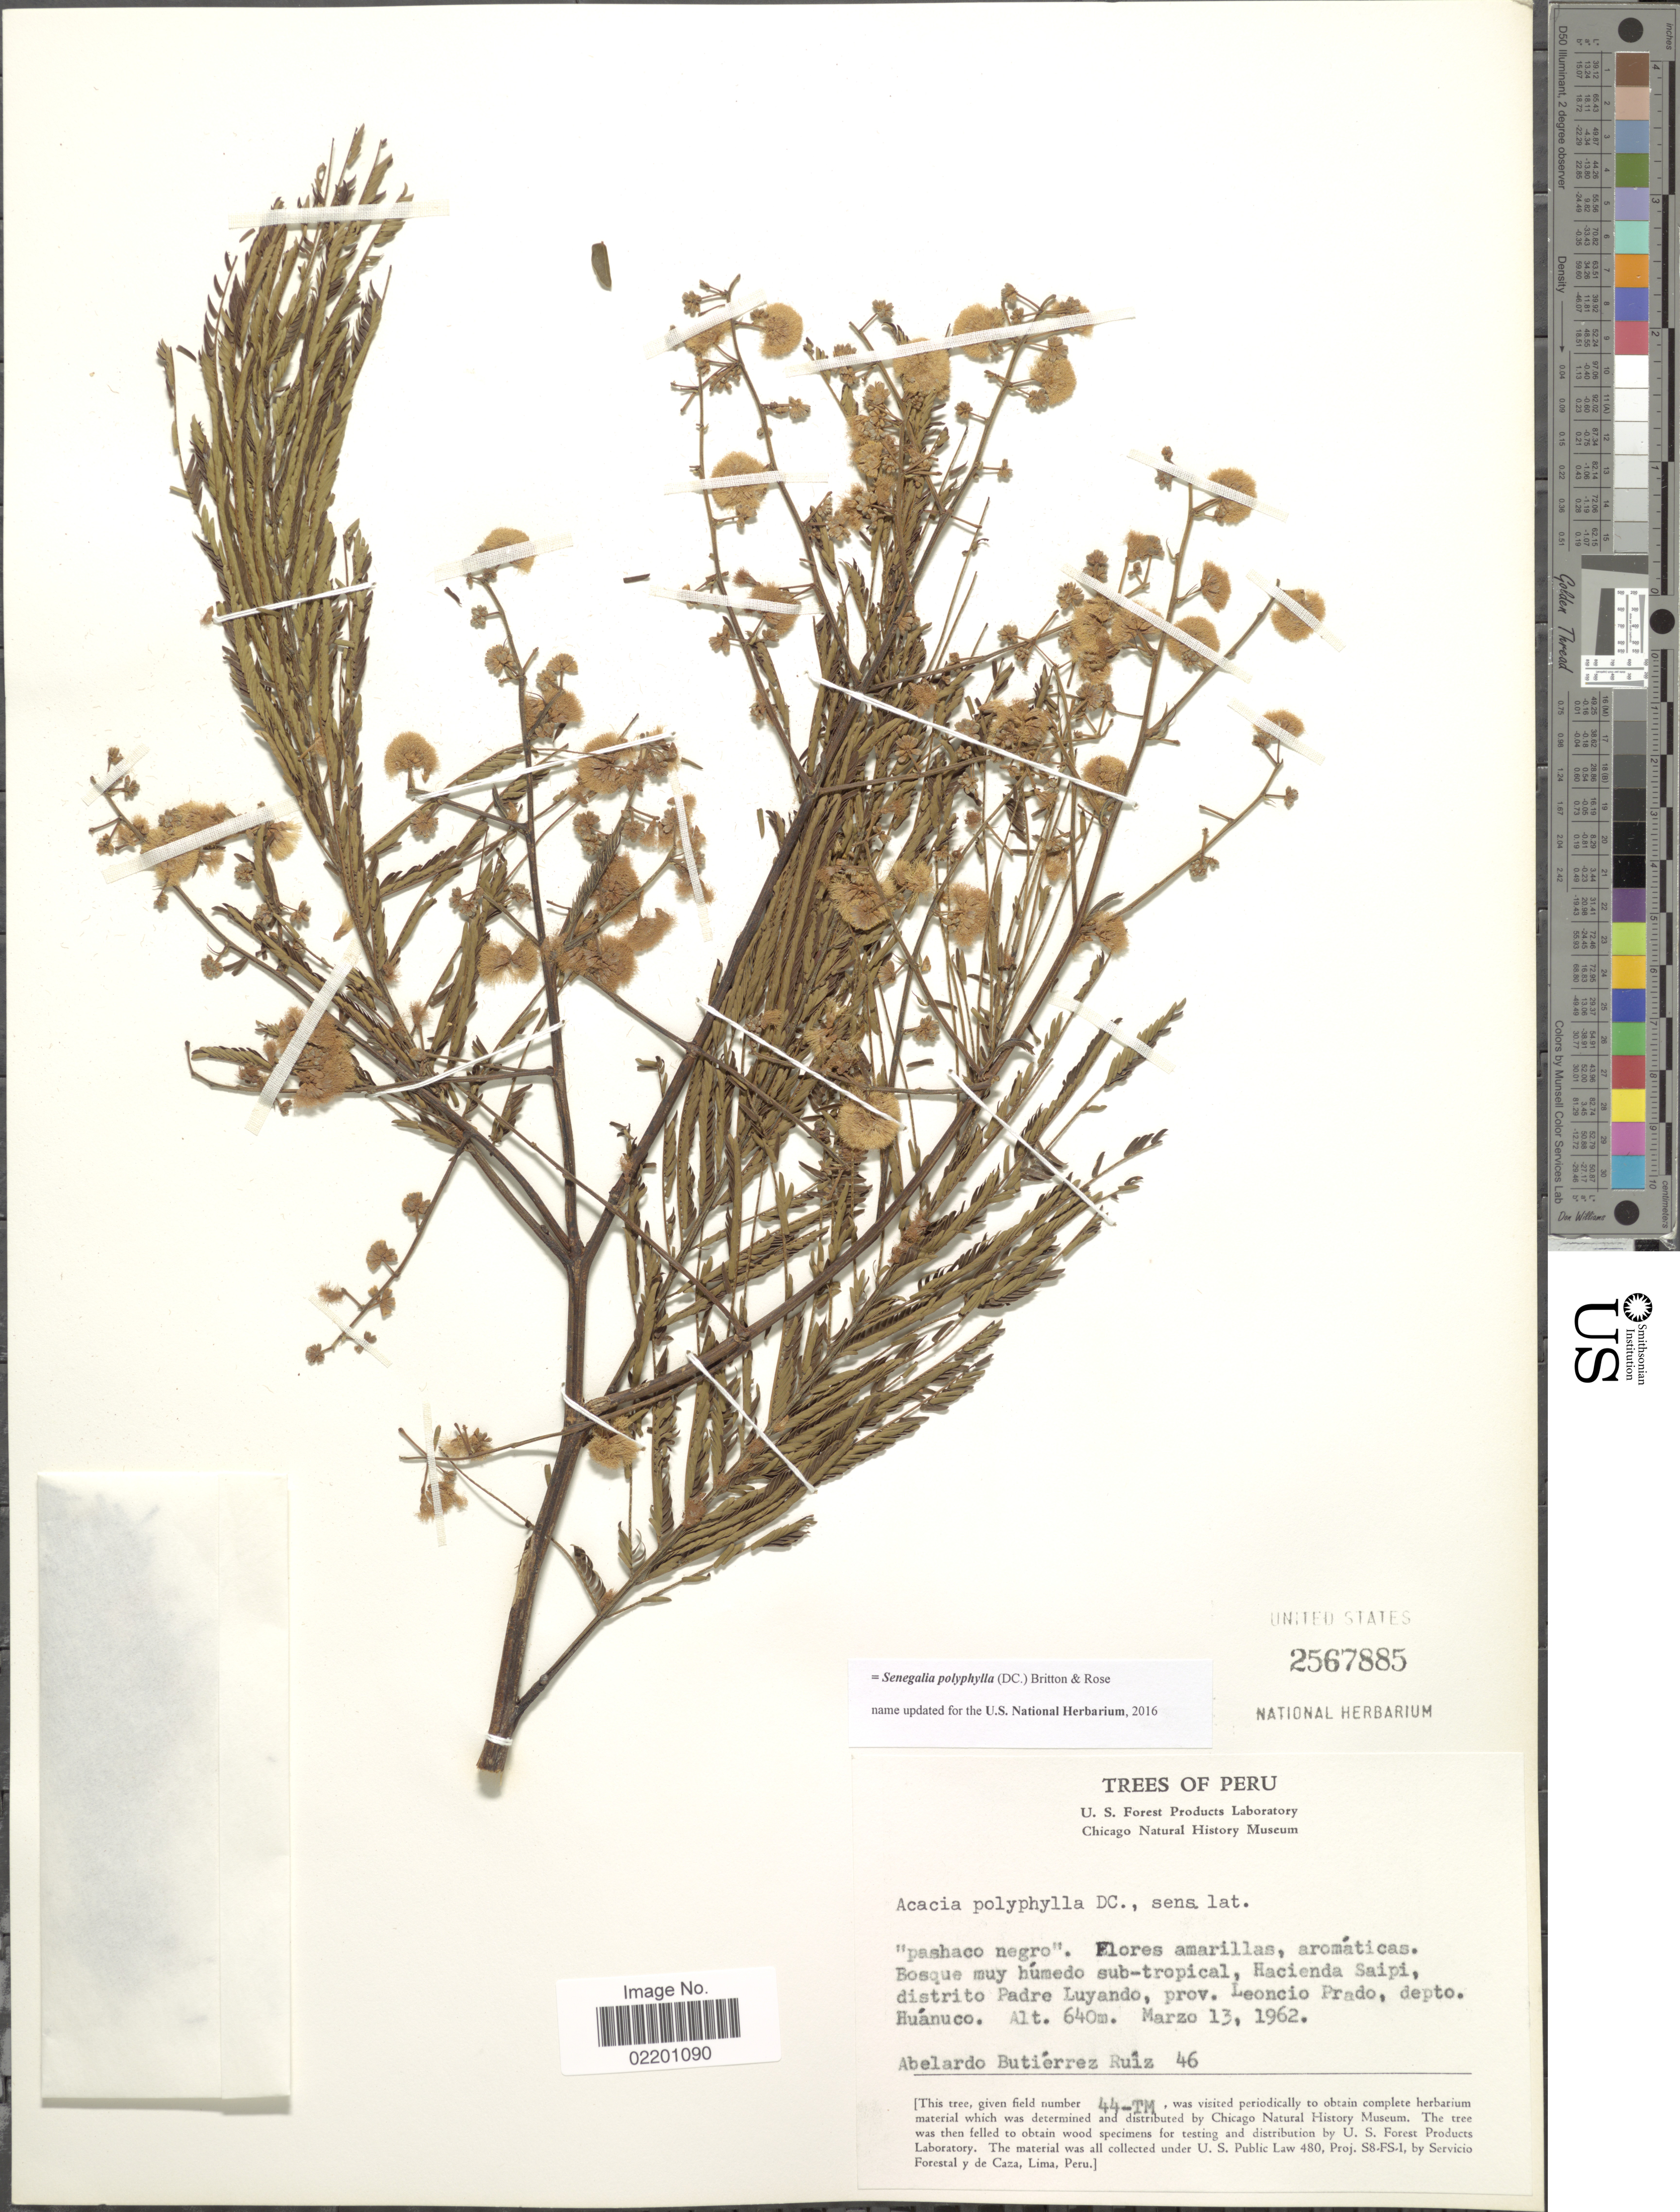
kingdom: Plantae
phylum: Tracheophyta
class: Magnoliopsida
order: Fabales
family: Fabaceae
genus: Senegalia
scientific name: Senegalia polyphylla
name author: (DC.) Britton & Rose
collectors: A. Ruiz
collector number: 46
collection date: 1962-03-13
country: Peru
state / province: Huánuco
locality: Hacienda Saipi, distrito Padre Luyando, prov. Laoncio Prado, depto. Huanuco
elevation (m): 640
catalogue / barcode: US 2567885